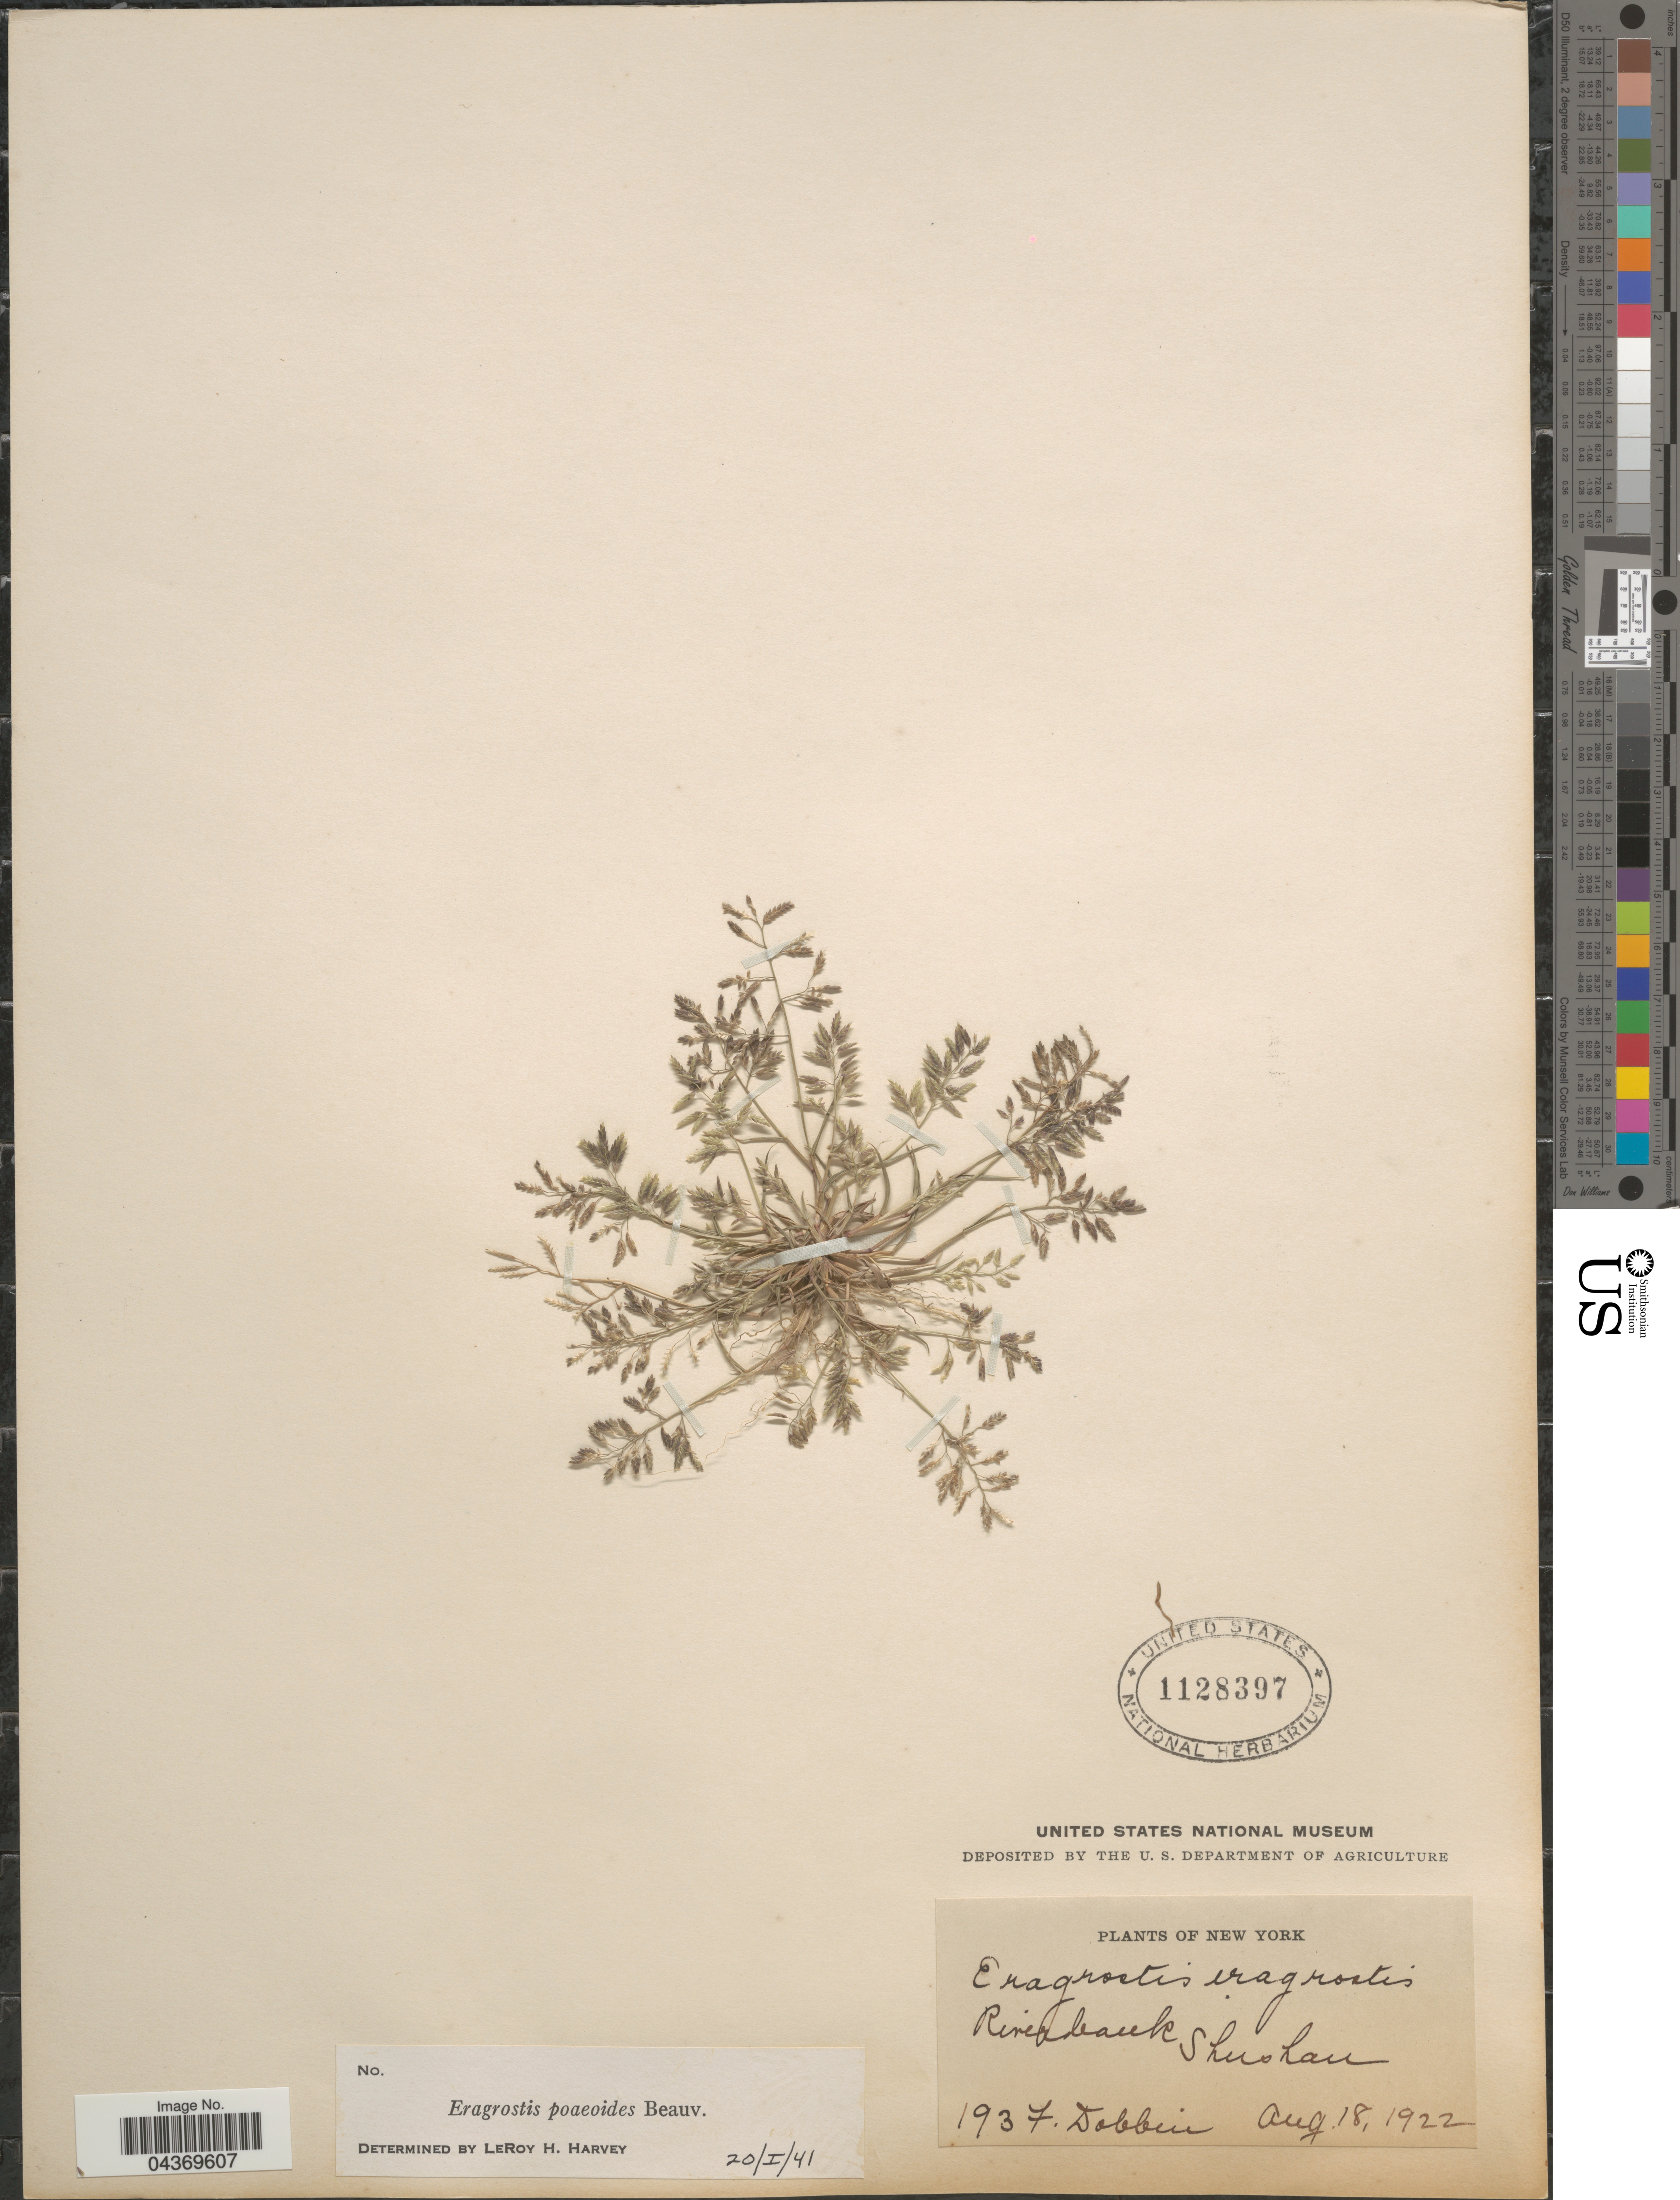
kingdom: Plantae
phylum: Tracheophyta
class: Liliopsida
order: Poales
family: Poaceae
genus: Eragrostis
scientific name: Eragrostis minor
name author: Host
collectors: F. Dobbin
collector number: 1937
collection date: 1922-08-18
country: United States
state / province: New York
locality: Riverbank Shushan.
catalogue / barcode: US 1128397